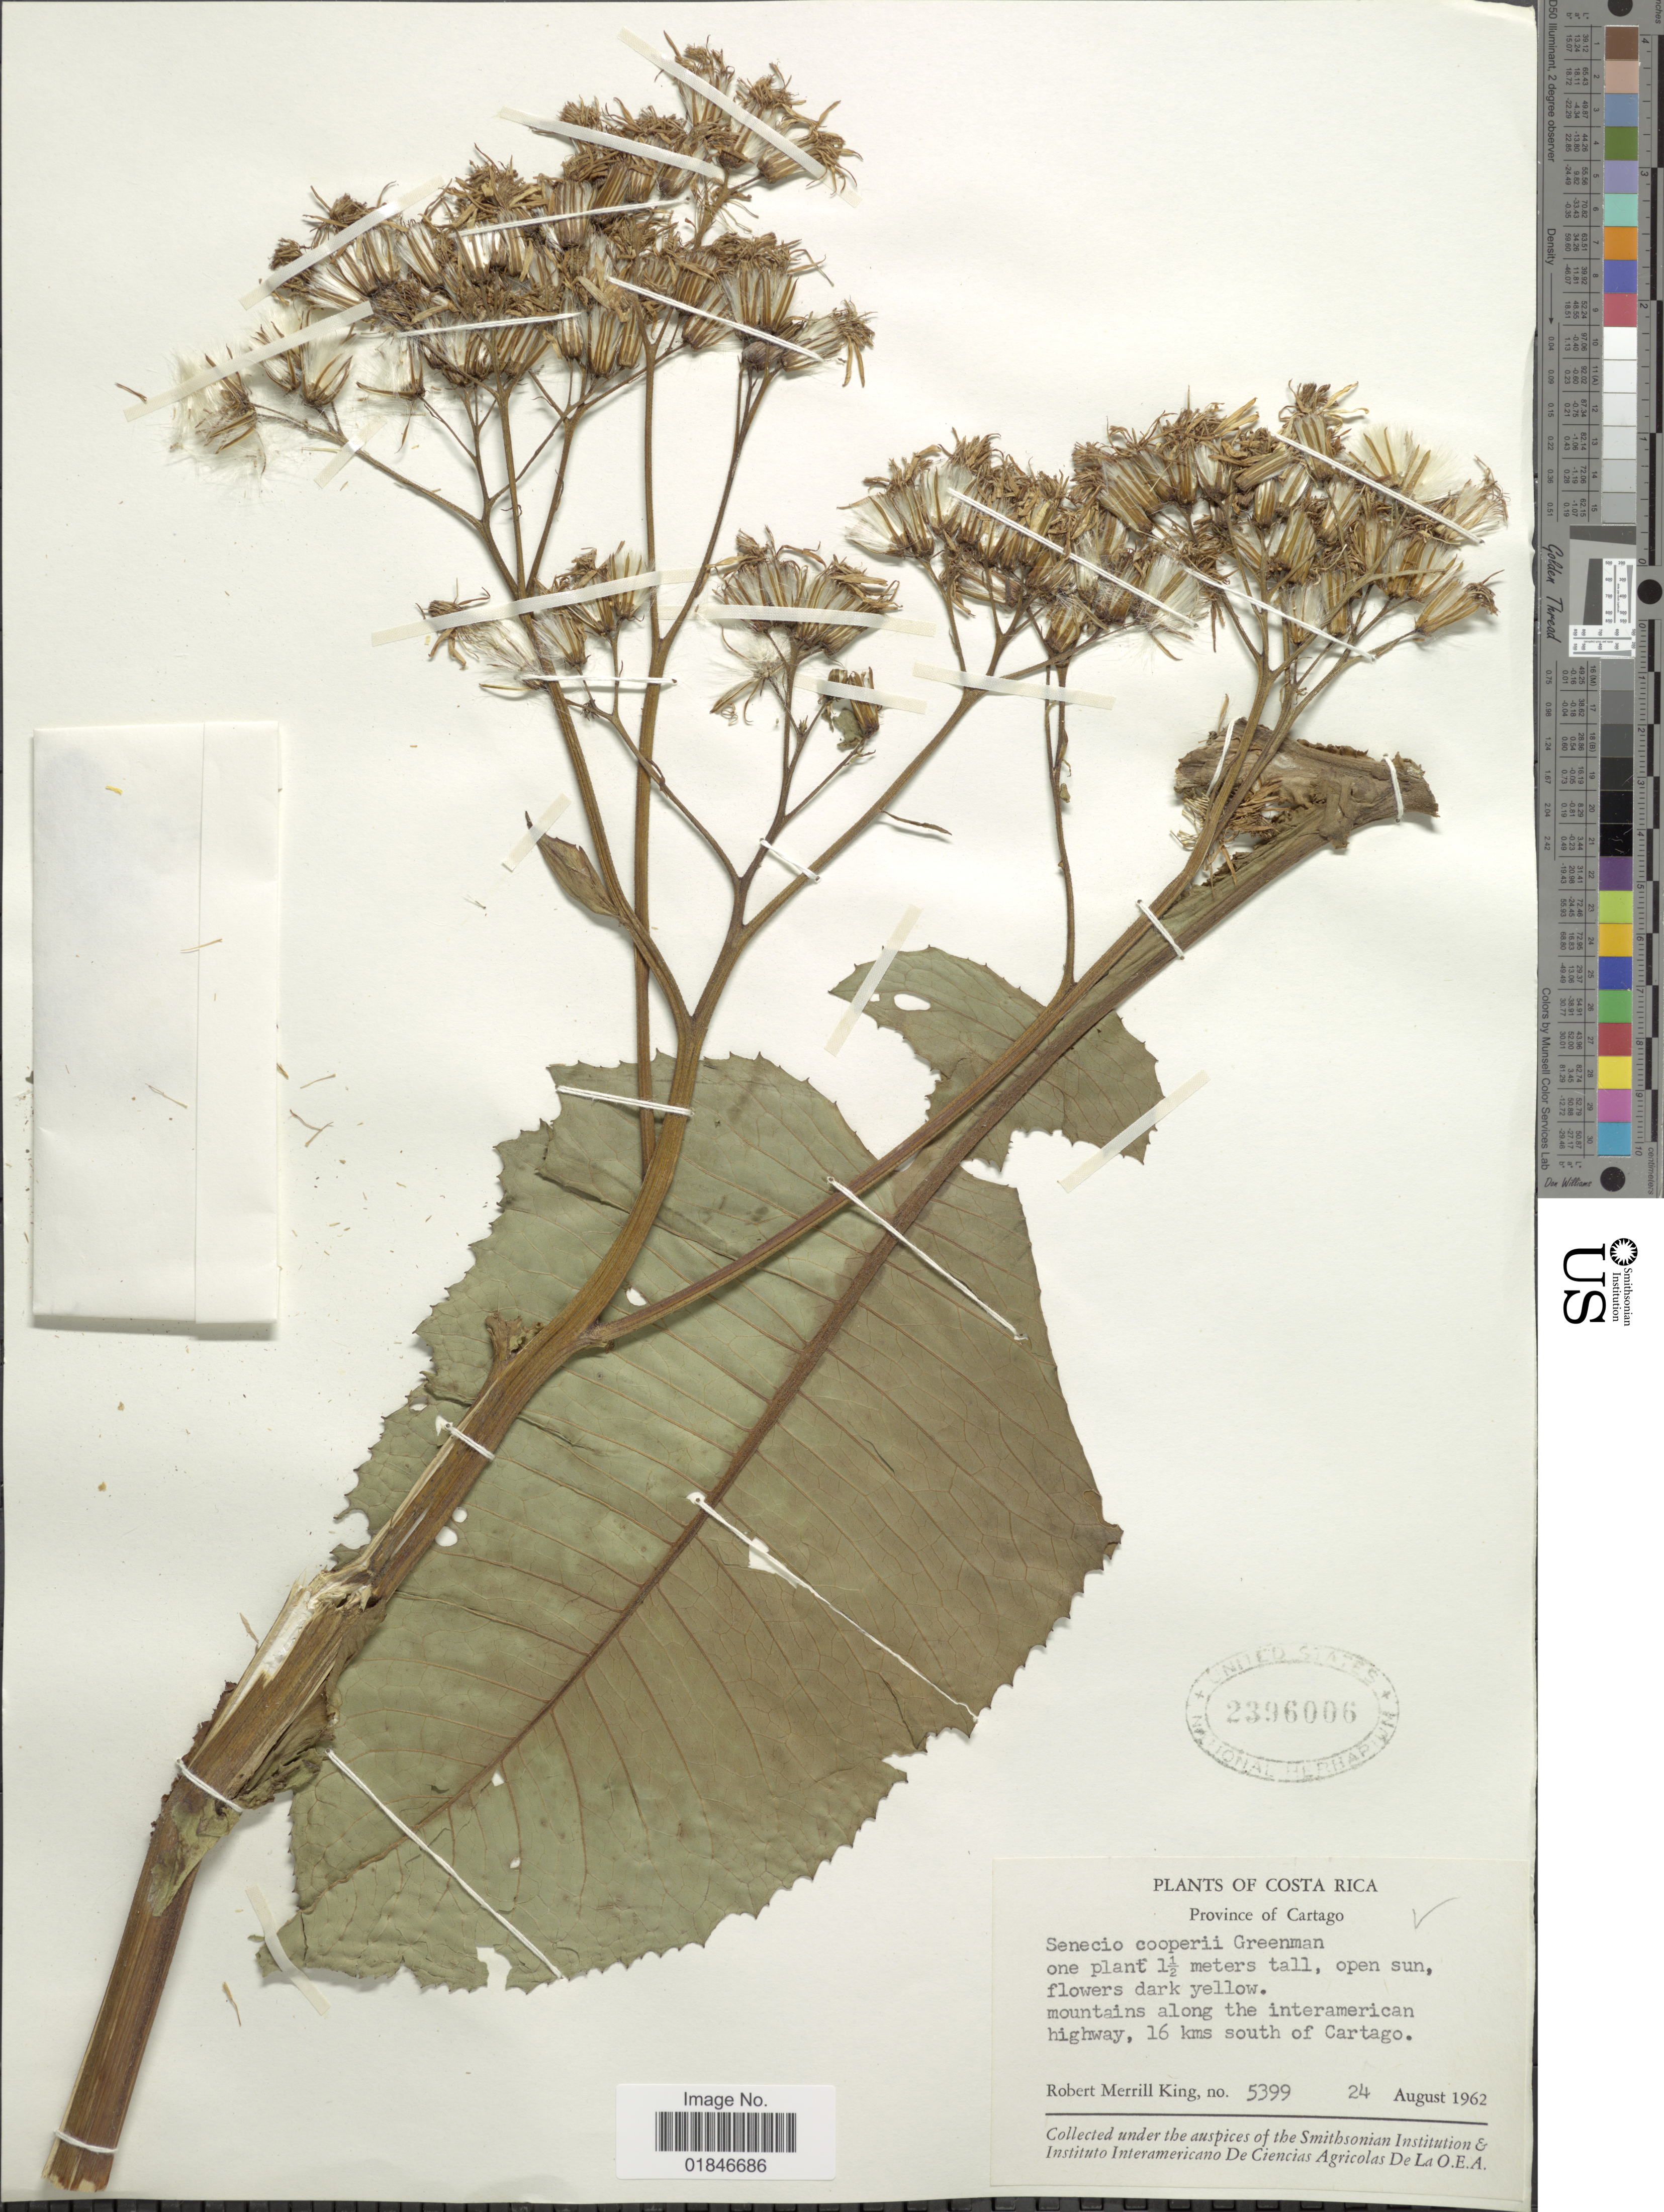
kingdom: Plantae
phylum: Tracheophyta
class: Magnoliopsida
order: Asterales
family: Asteraceae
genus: Jessea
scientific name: Jessea cooperi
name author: (Greenm.) H. Rob. & Cuatrec.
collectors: R. M. King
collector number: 5399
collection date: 1962-08-24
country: Costa Rica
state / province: Cartago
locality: Province of Cartago. Moutains along the interamerican highway, 16 kms south of Cartago.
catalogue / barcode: US 2396006